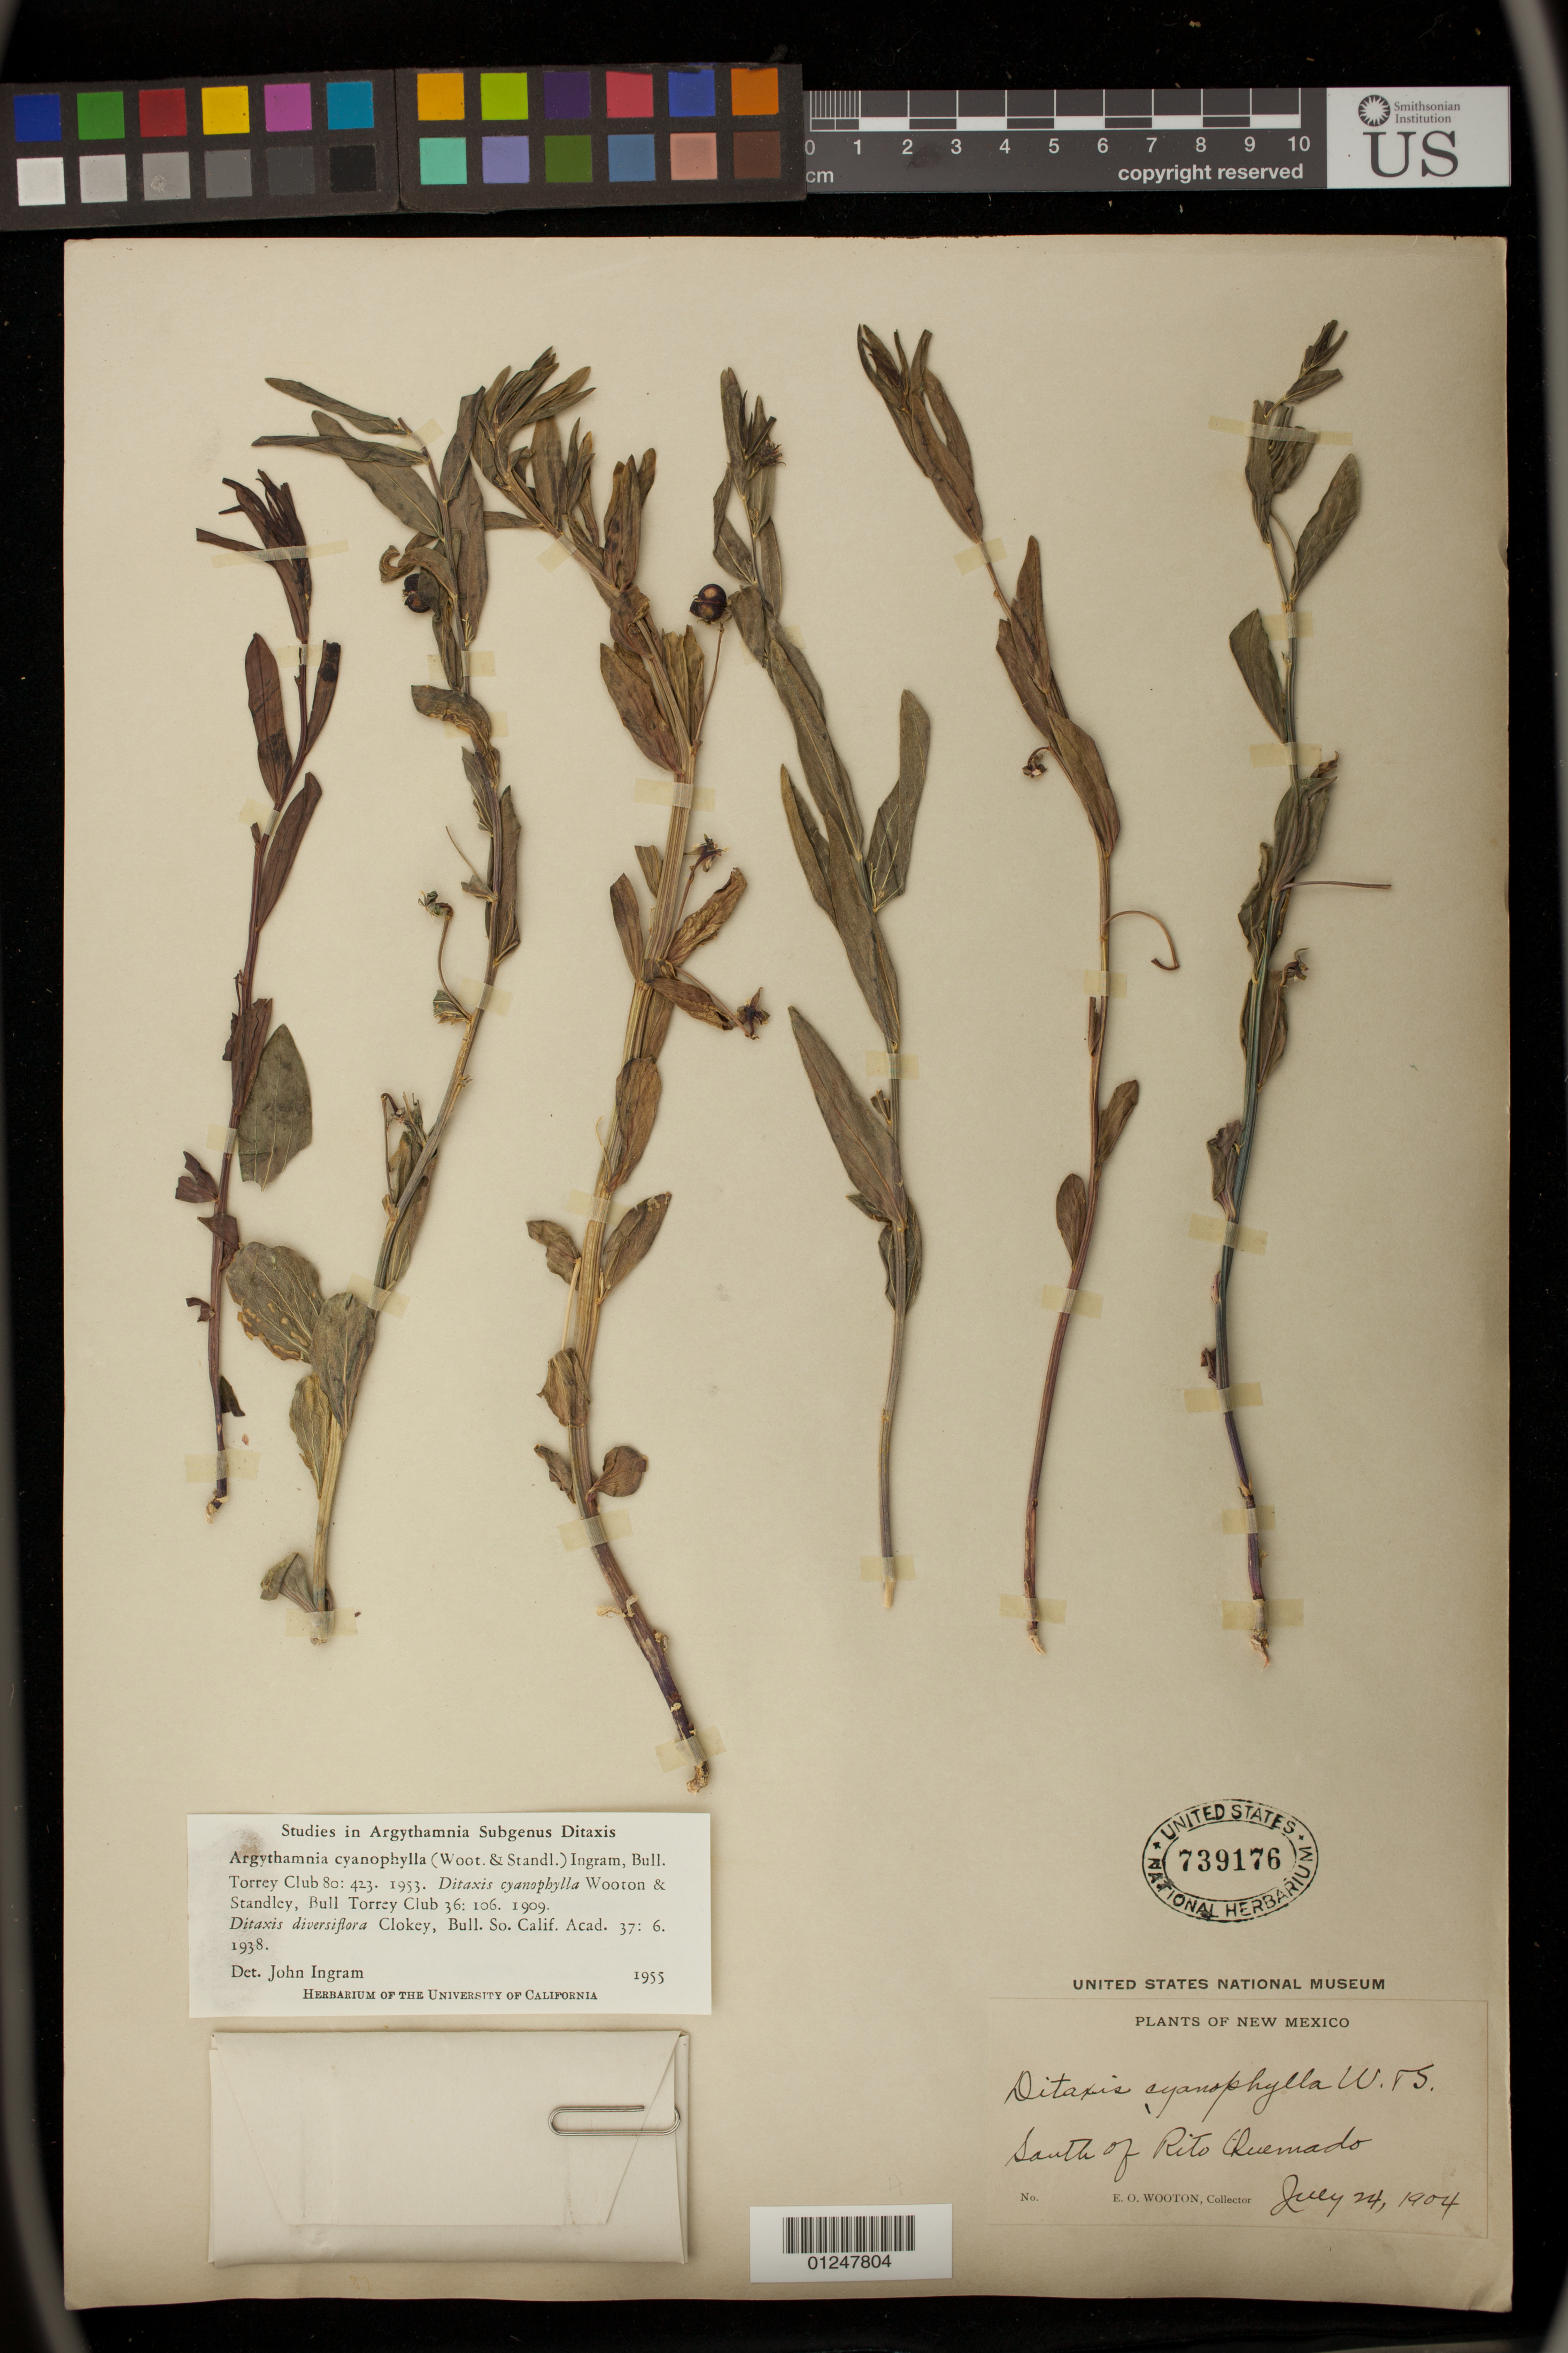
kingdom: Plantae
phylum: Tracheophyta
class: Magnoliopsida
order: Malpighiales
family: Euphorbiaceae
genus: Argythamnia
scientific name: Argythamnia cyanophylla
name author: (Wooton & Standl.) J.W. Ingram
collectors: E. O. Wooton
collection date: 1904-07-24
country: United States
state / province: New Mexico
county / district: Santa Fe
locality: South of Rito Quemado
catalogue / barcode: US 739176